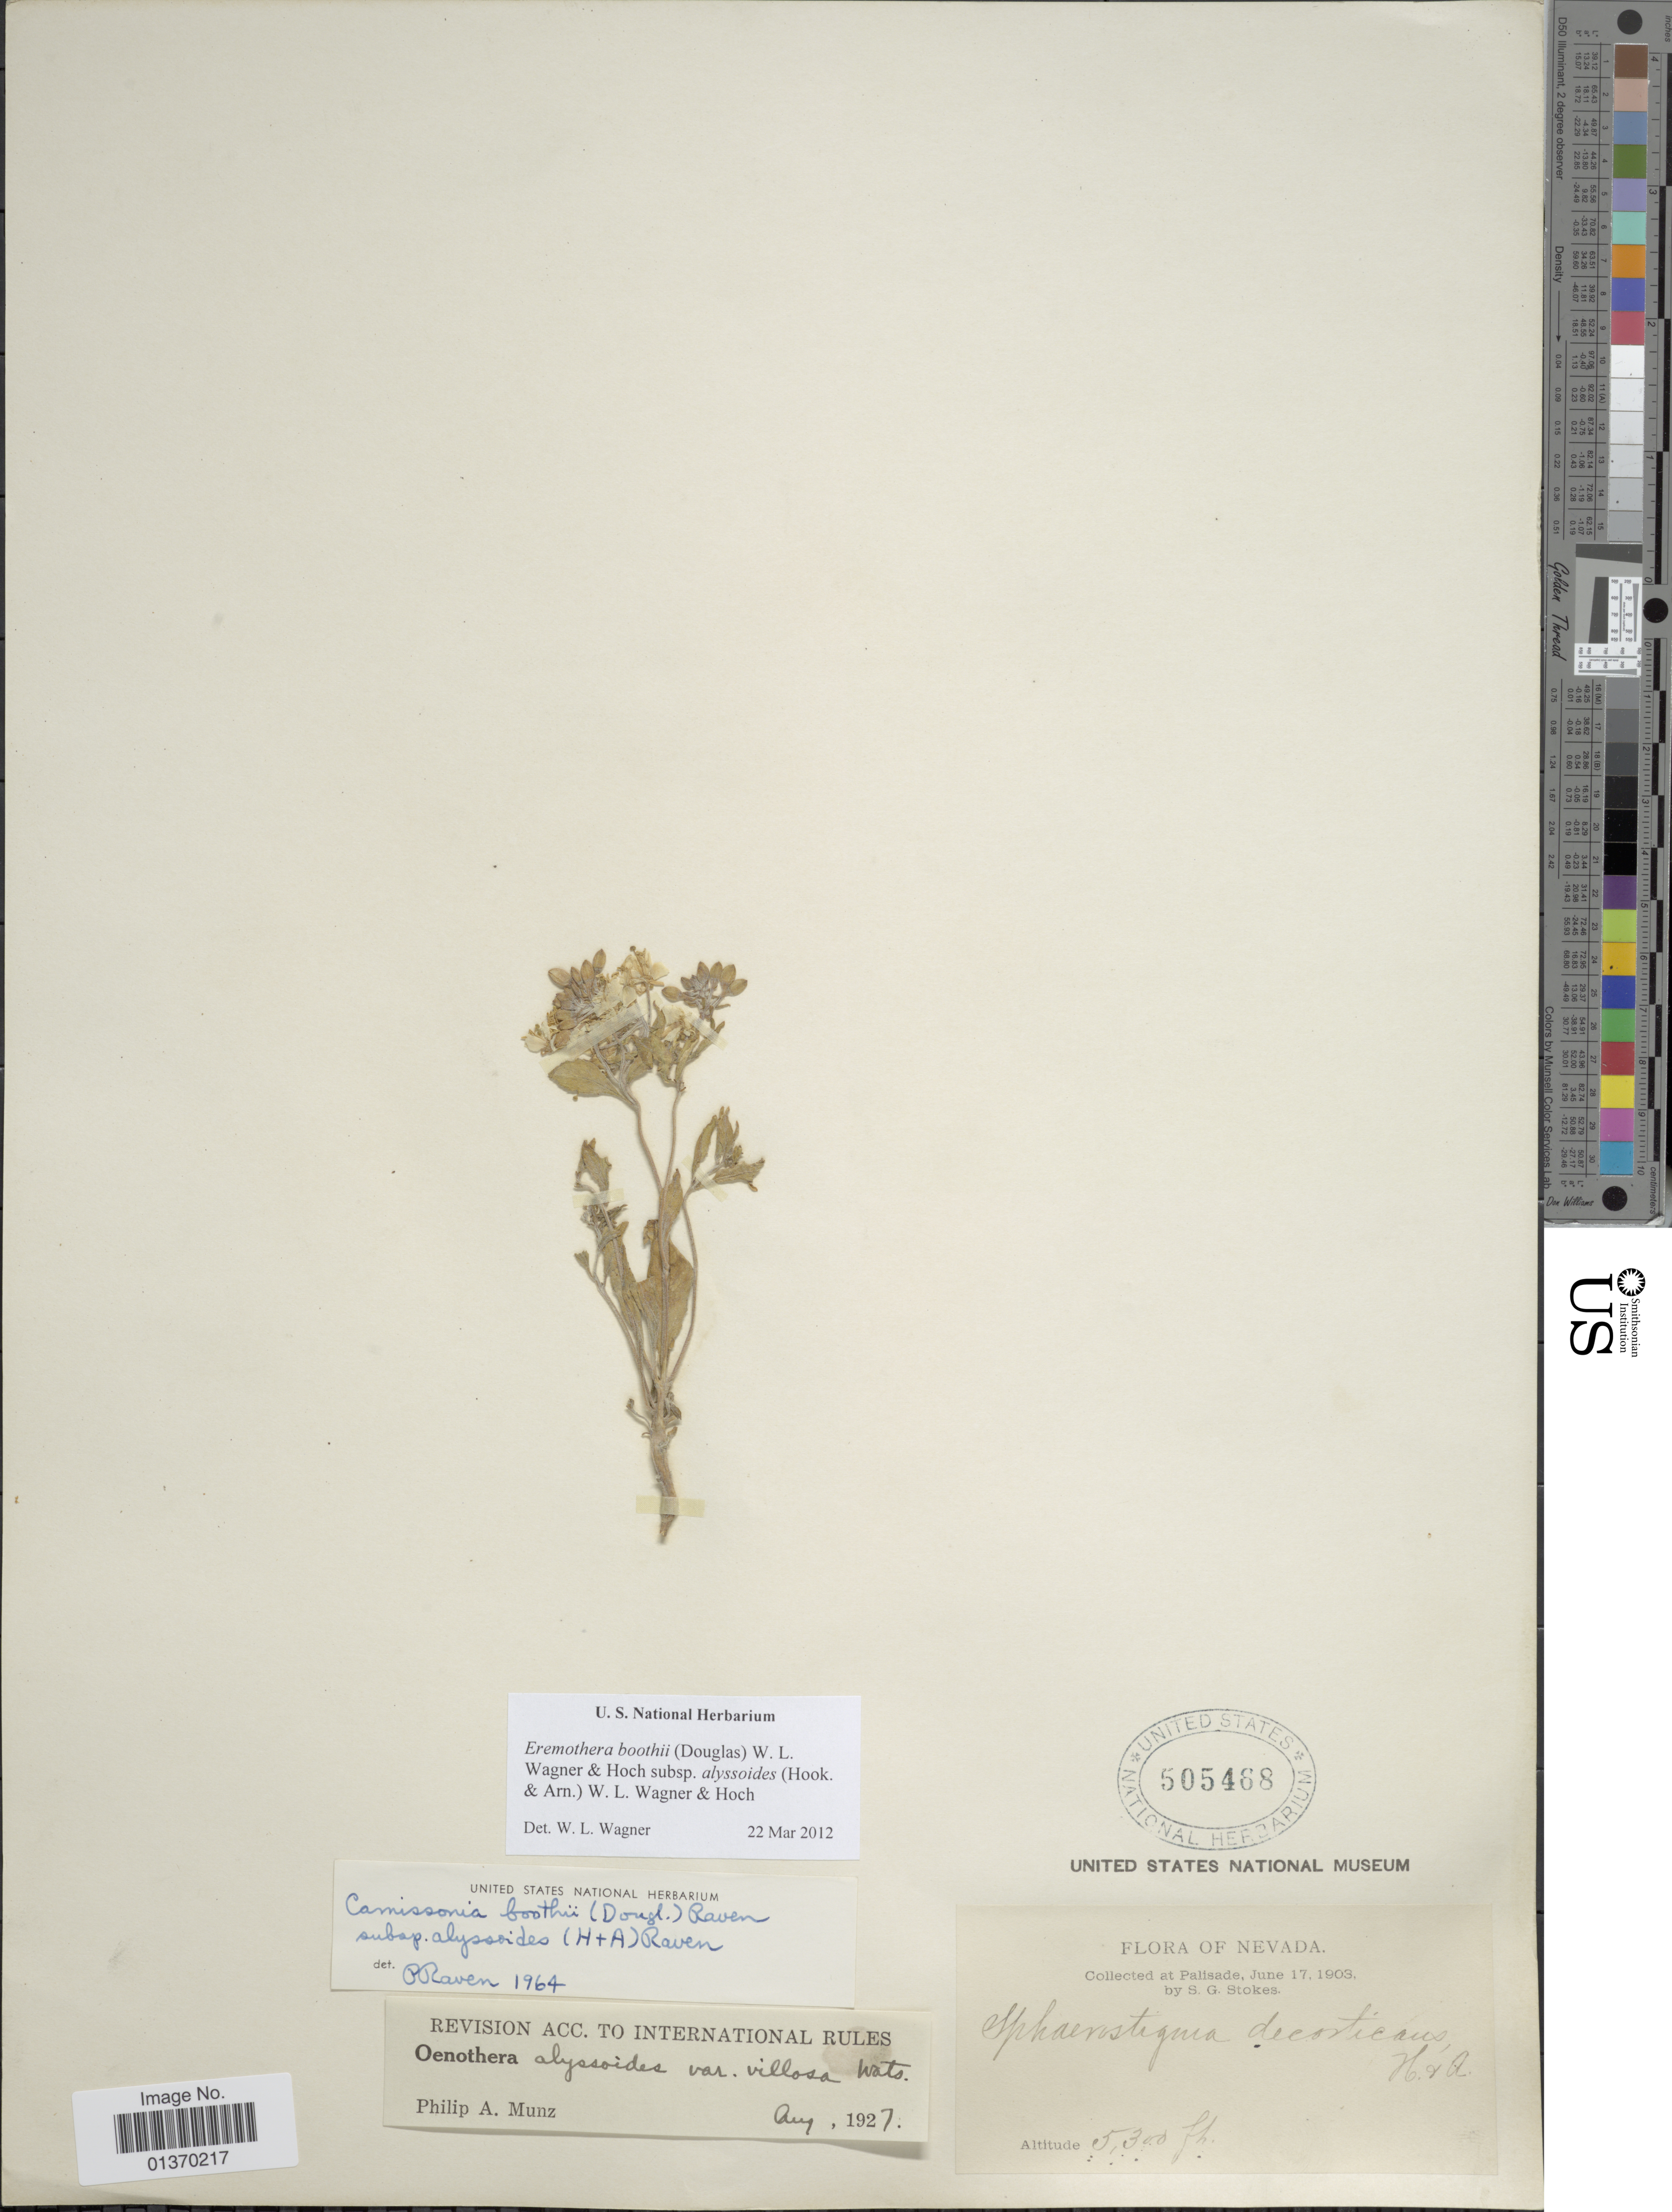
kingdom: Plantae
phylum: Tracheophyta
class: Magnoliopsida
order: Myrtales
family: Onagraceae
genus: Eremothera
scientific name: Eremothera boothii subsp. alyssoides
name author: (Hook. & Arn.) W.L. Wagner & Hoch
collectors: S. G. Stokes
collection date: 1903-06-17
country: United States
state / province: Nevada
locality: At Palisade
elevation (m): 1615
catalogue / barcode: US 505468